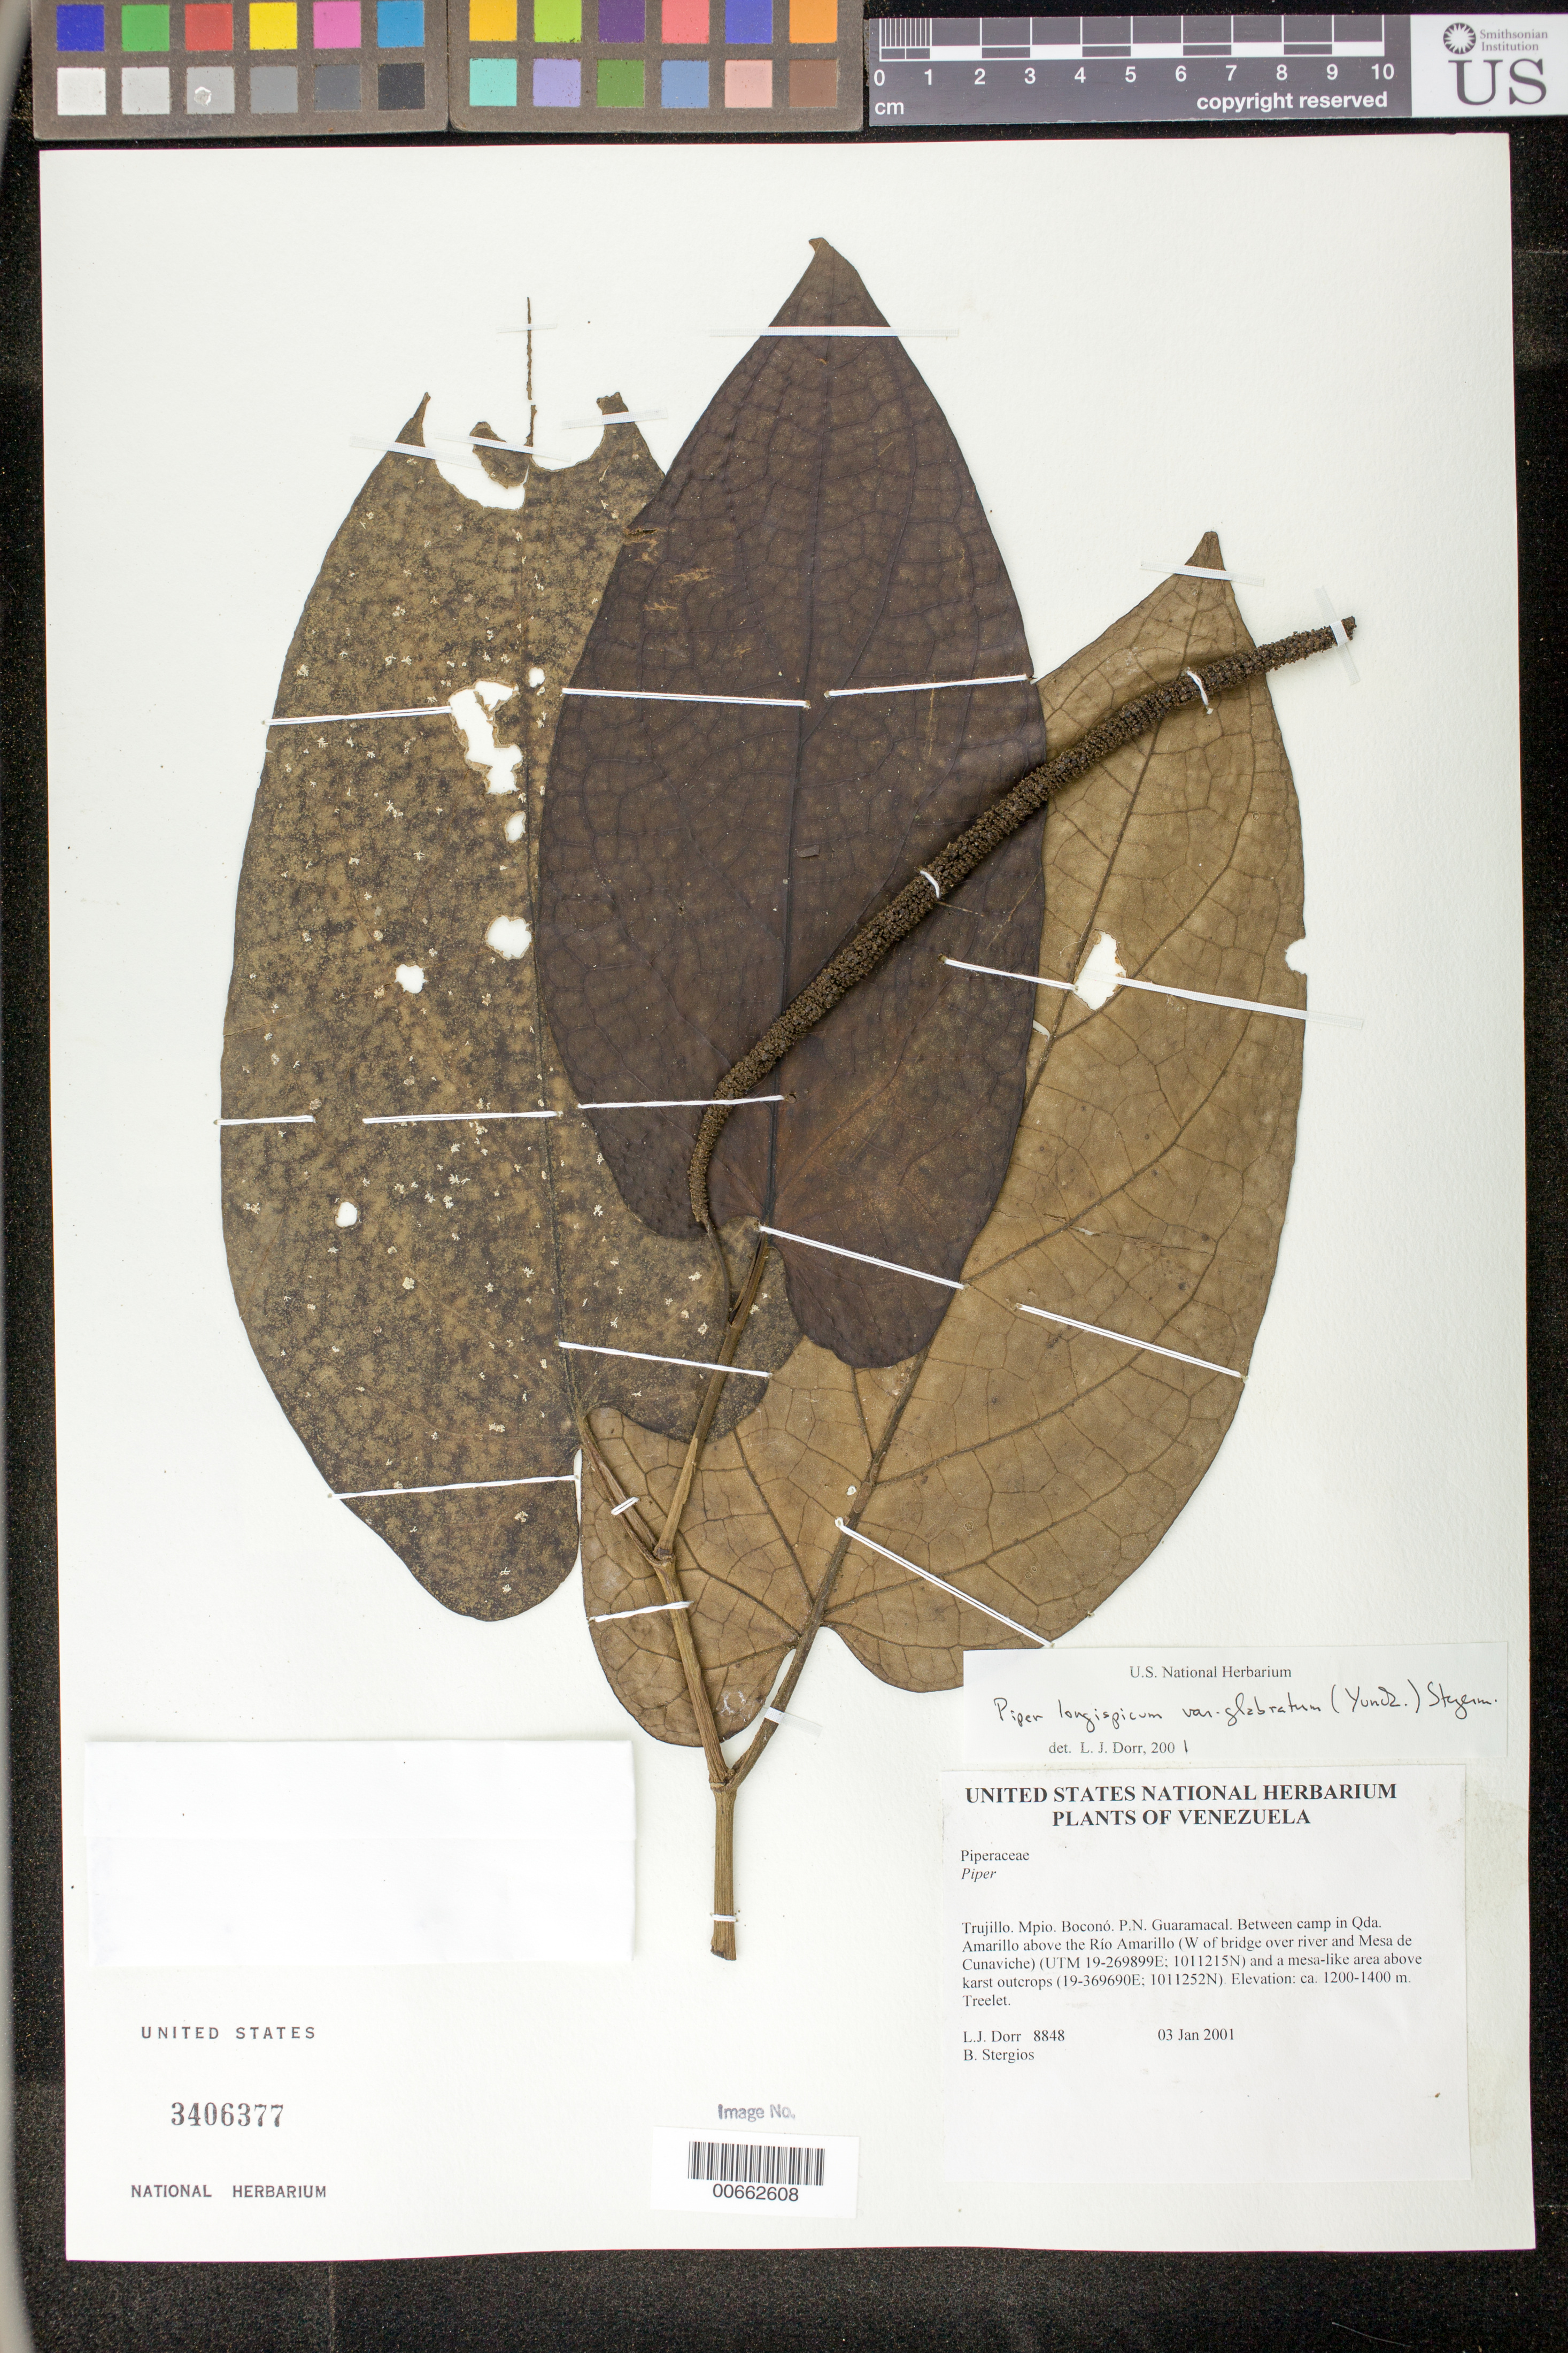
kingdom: Plantae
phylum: Tracheophyta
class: Magnoliopsida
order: Piperales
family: Piperaceae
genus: Piper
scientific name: Piper longispicum var. glabratum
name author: (Yunck.) Steyerm.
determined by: Dorr, L. J., (BOT), Smithsonian Institution - National Museum of Natural History (UNITED STATES)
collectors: L. J. Dorr & B. G. Stergios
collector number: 8848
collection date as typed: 03 Jan 2001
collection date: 2001-01-03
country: Venezuela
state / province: Trujillo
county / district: Boconó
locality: Parque Nacional Guaramacal. Between camp in Qda Amarillo above Río Amarillo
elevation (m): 1200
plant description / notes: BM, F, HUA, PORT, US, VEN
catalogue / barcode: US 3406377